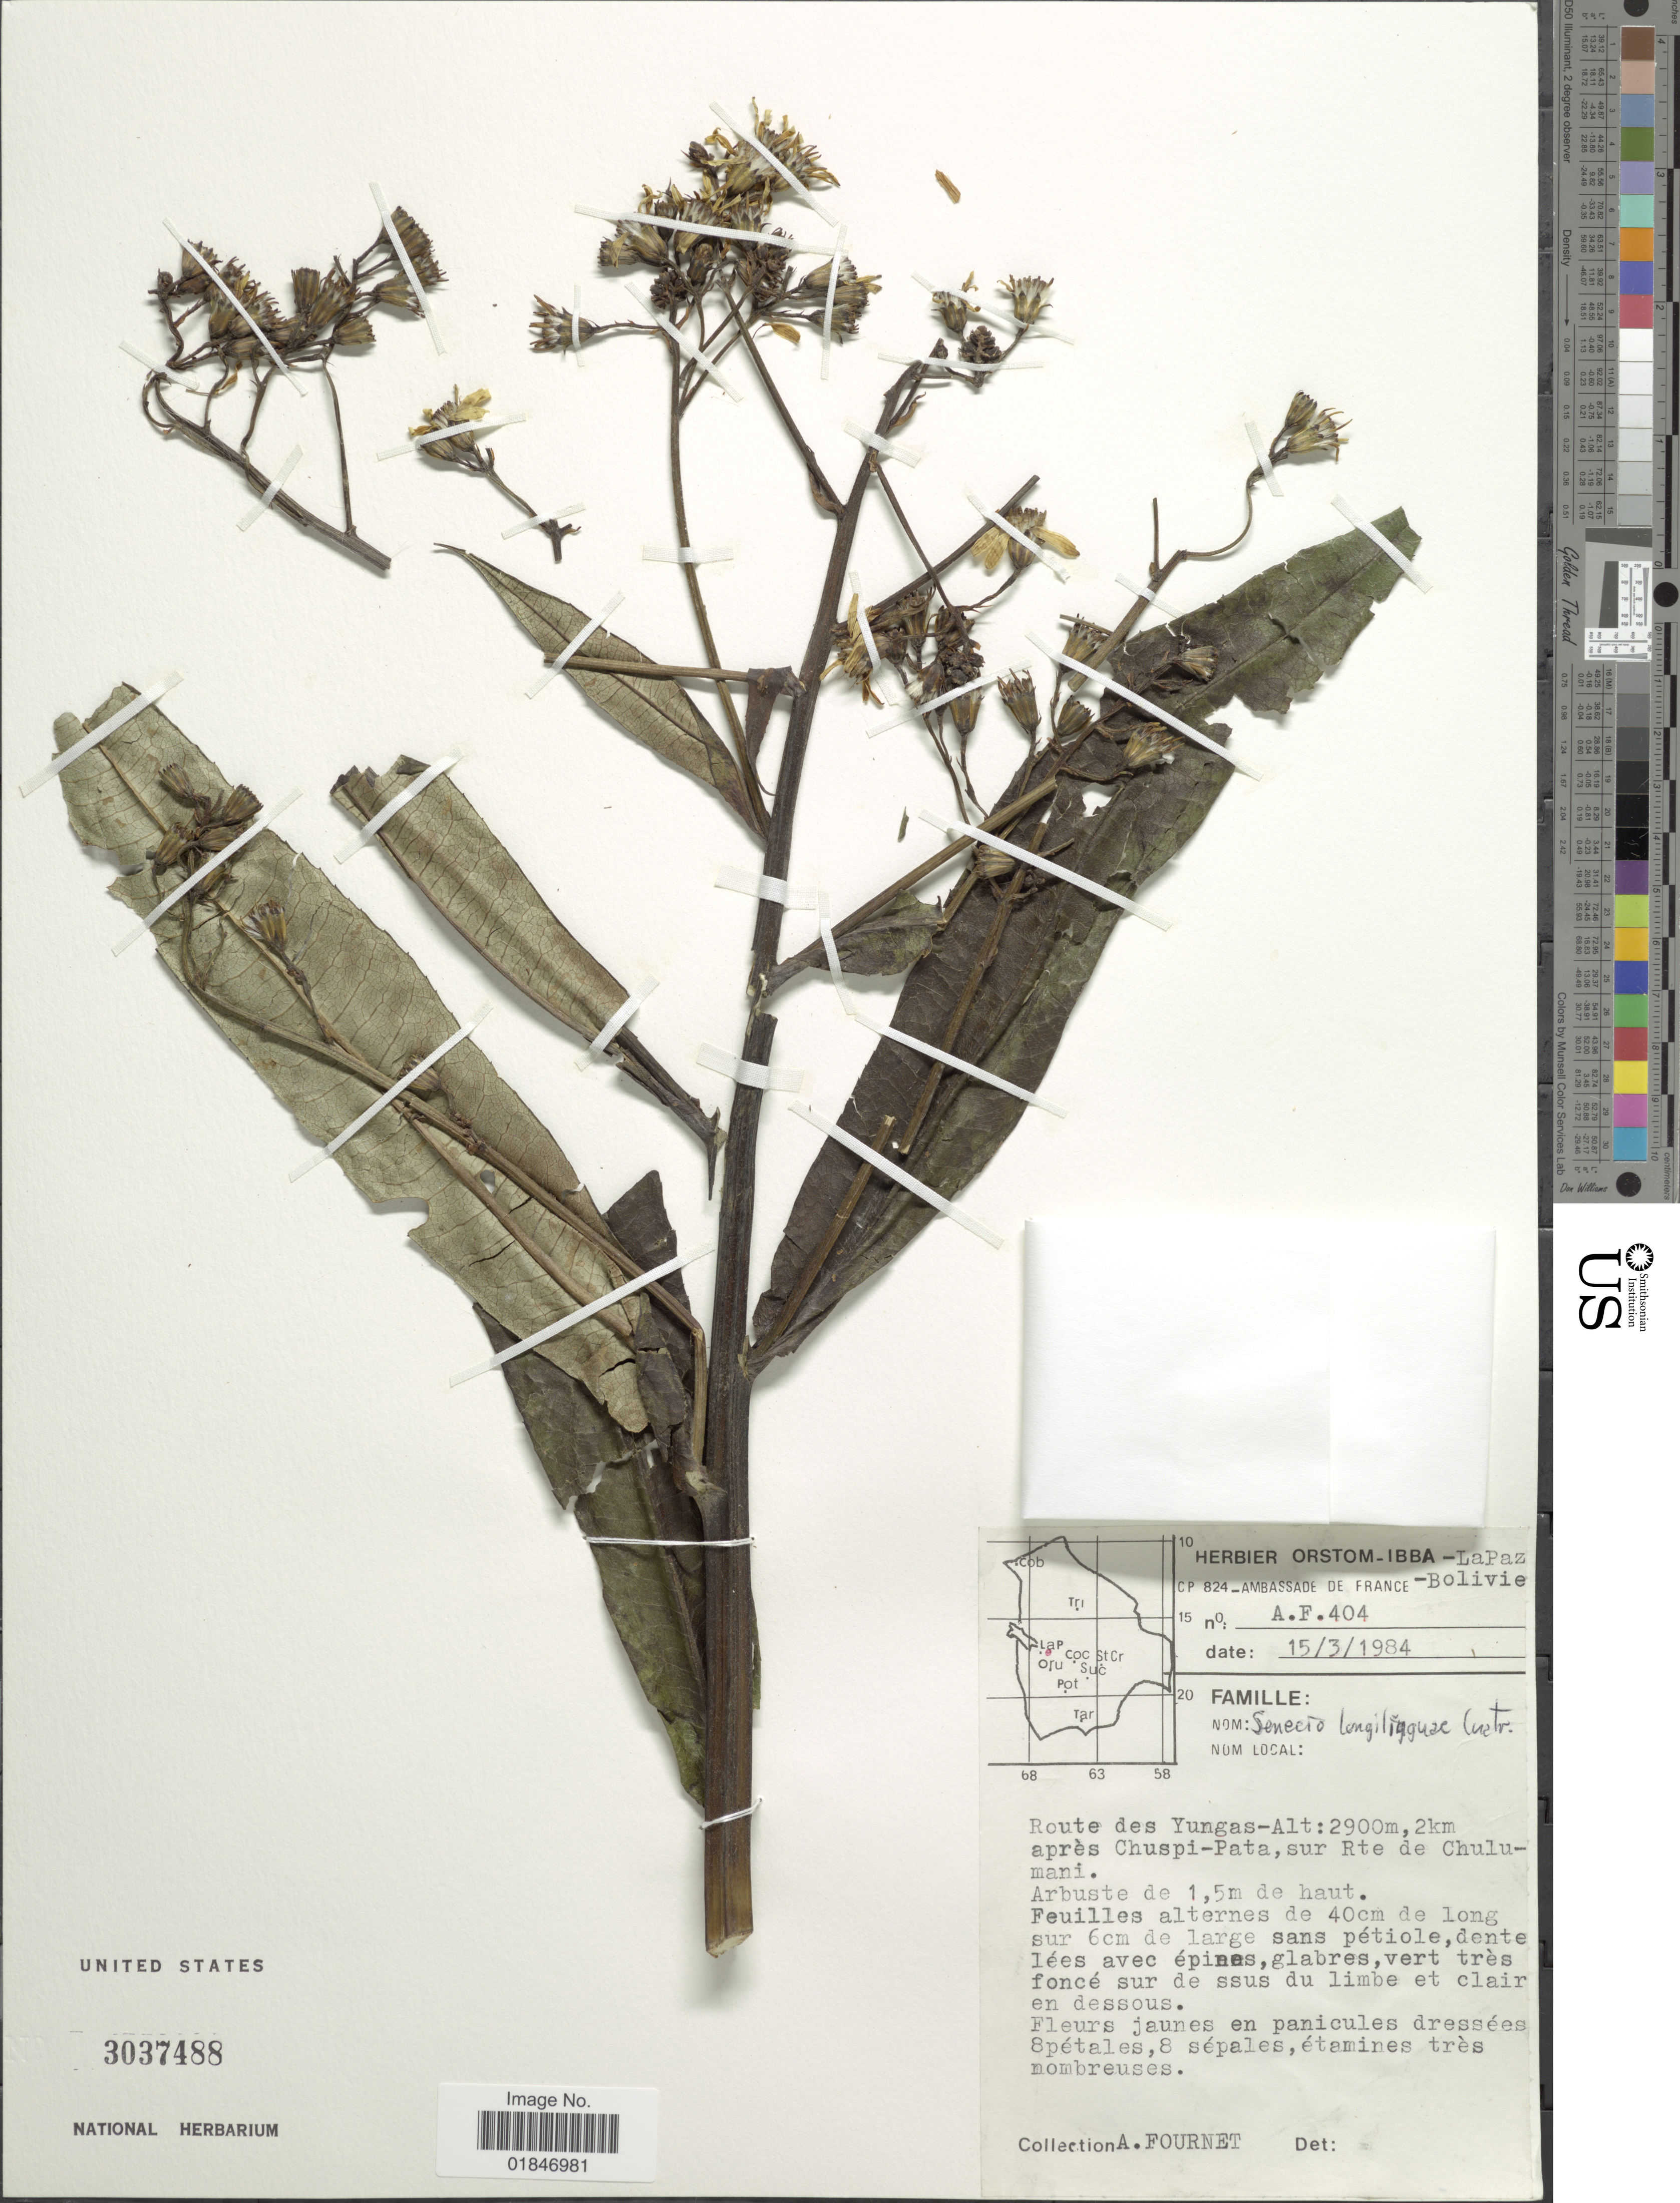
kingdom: Plantae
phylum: Tracheophyta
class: Magnoliopsida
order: Asterales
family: Asteraceae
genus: Dendrophorbium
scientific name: Dendrophorbium longilinguae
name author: (Cuatrec.) C. Jeffrey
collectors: A. Fournet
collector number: AF404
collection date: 1984-03-15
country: Bolivia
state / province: La Paz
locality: Route des Yungas, 2 km apres Chuspi- Pata Sur Rte de Chulumani.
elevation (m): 2900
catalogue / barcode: US 3037488